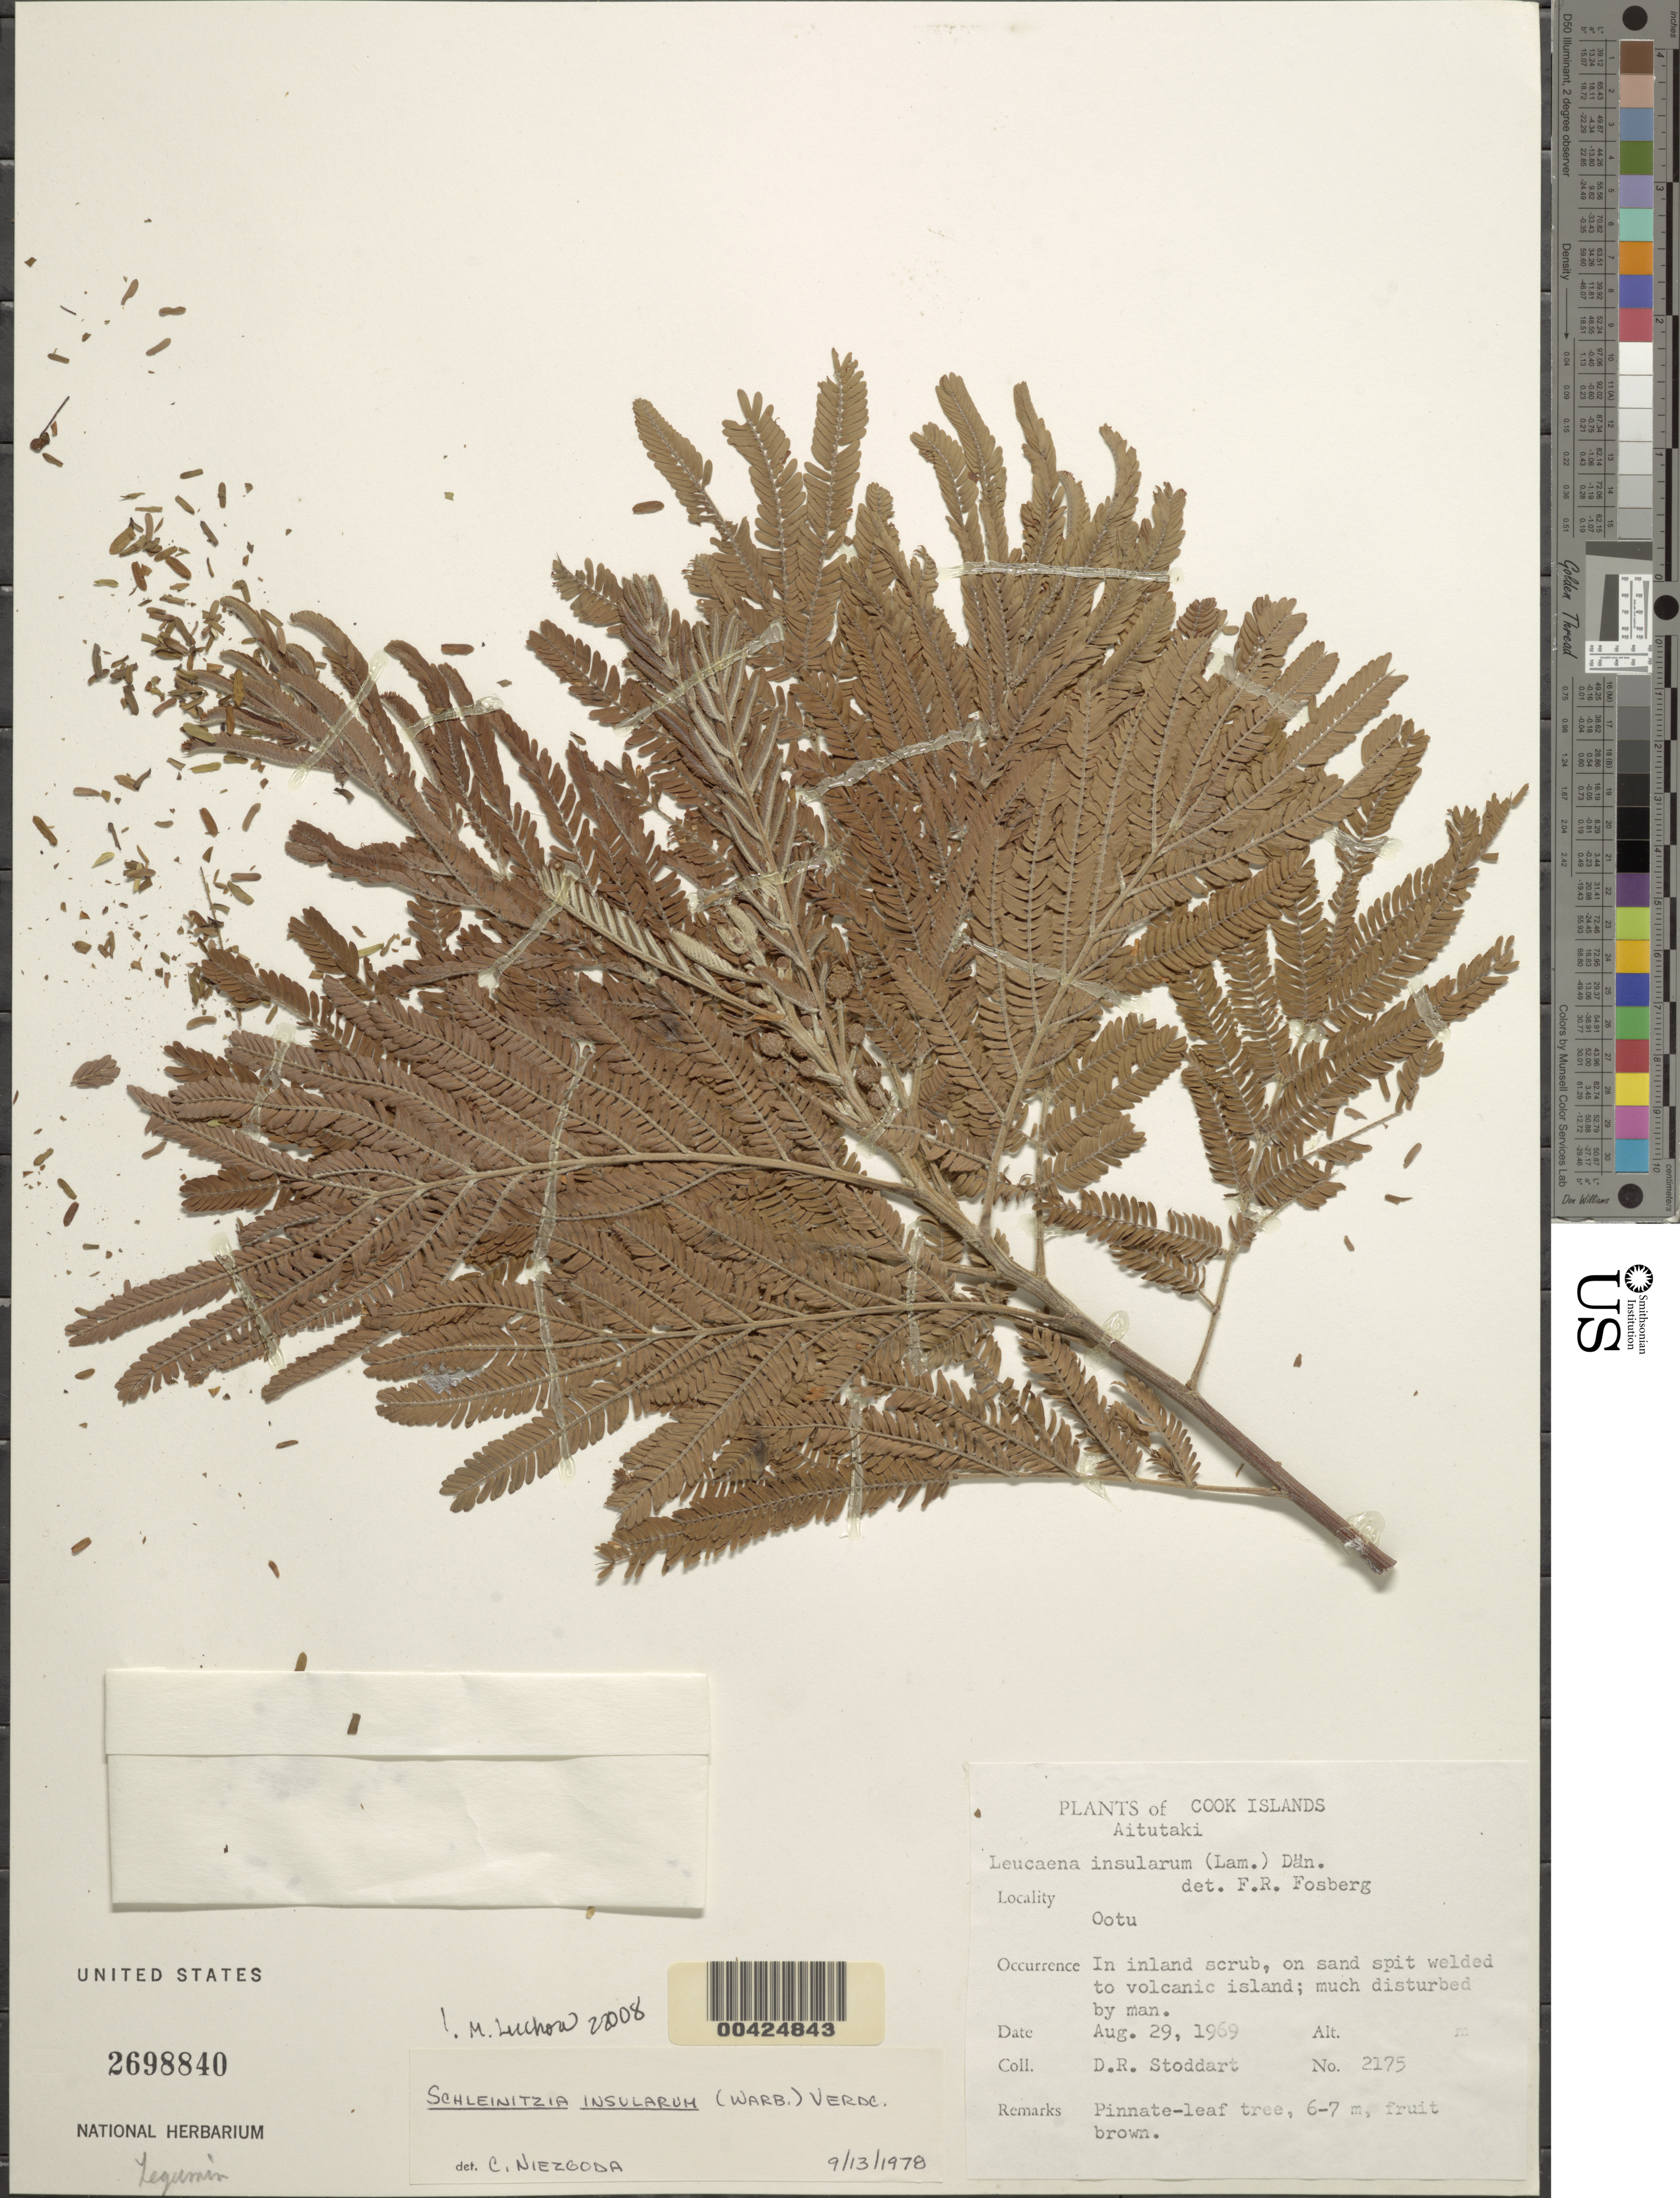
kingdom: Plantae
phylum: Tracheophyta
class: Magnoliopsida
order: Fabales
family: Fabaceae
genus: Piptadenia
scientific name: Piptadenia insularum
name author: (Guill.) Burkart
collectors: D. R. Stoddart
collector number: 2175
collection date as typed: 29 Aug 1969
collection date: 1969-08-29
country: Cook Islands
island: Aitutaki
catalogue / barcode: US 2698840